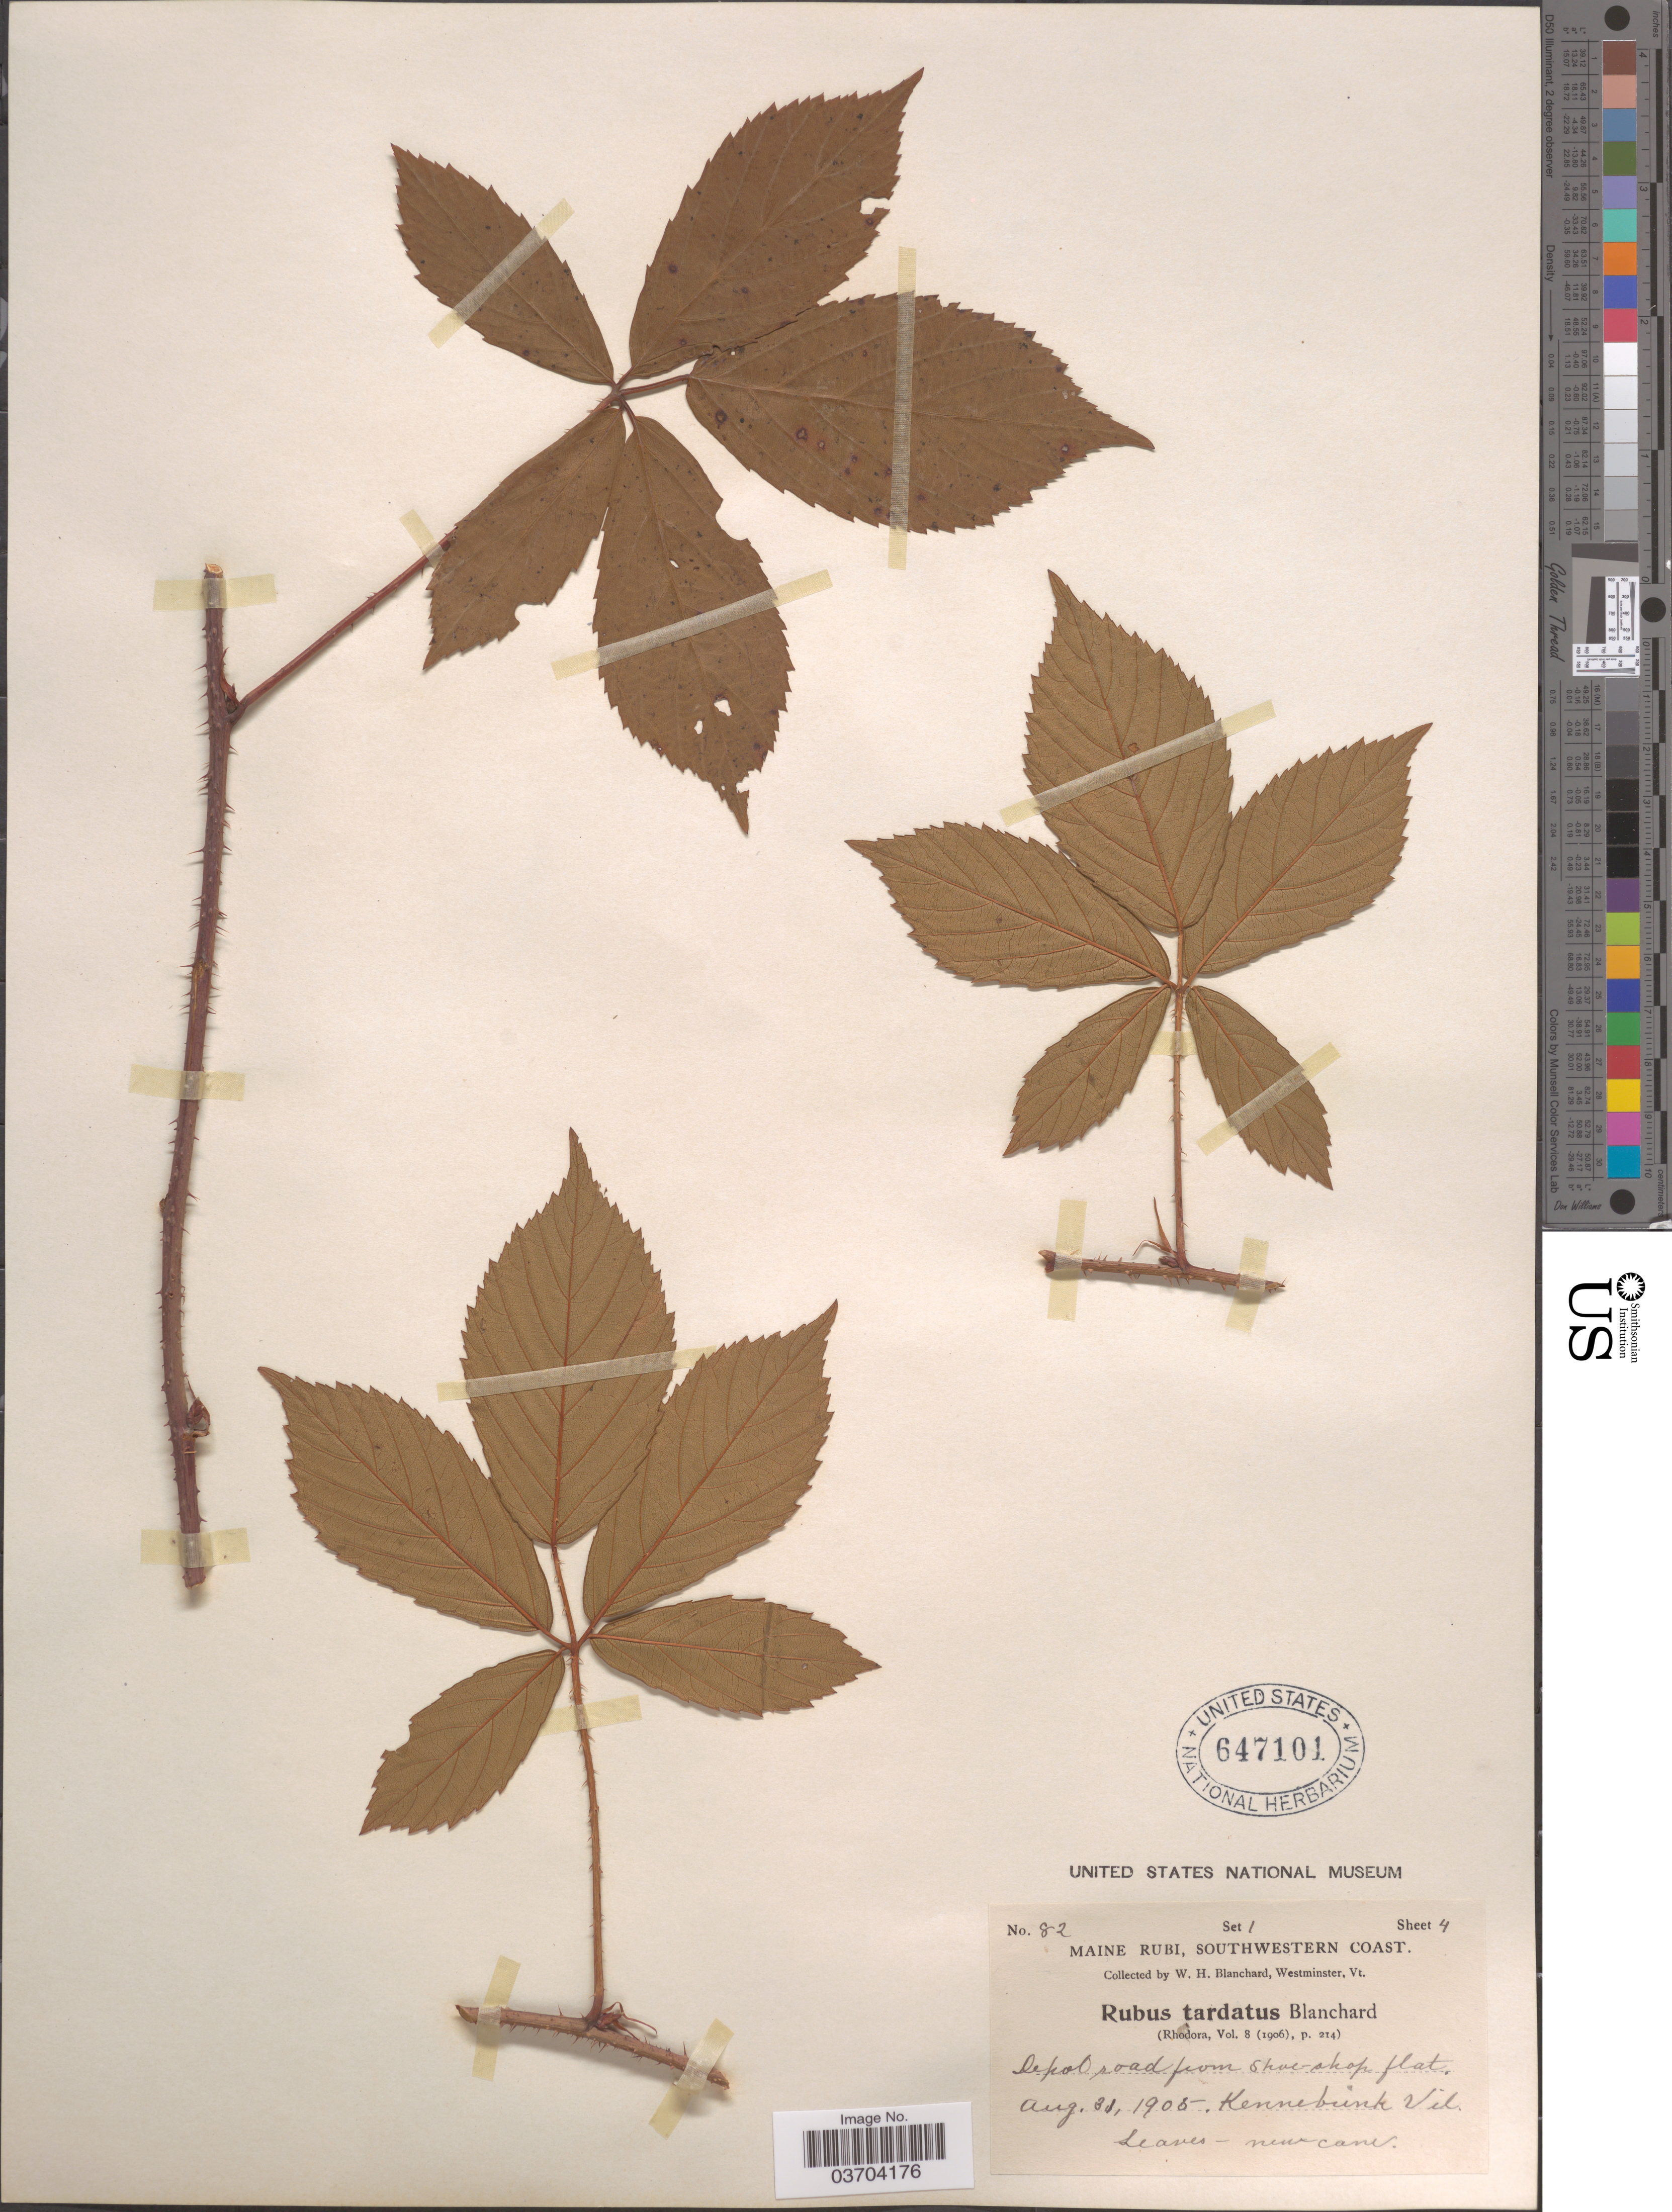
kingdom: Plantae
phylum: Tracheophyta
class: Magnoliopsida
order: Rosales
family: Rosaceae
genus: Rubus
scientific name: Rubus amicalis x R. nigricans Rydb. in Britton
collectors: W. H. Blanchard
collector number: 82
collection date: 1905-08-31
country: United States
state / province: Maine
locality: Southwestern Coast. Depot road from Shoe-shop flat. Kennebunk Vil.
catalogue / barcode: US 647101